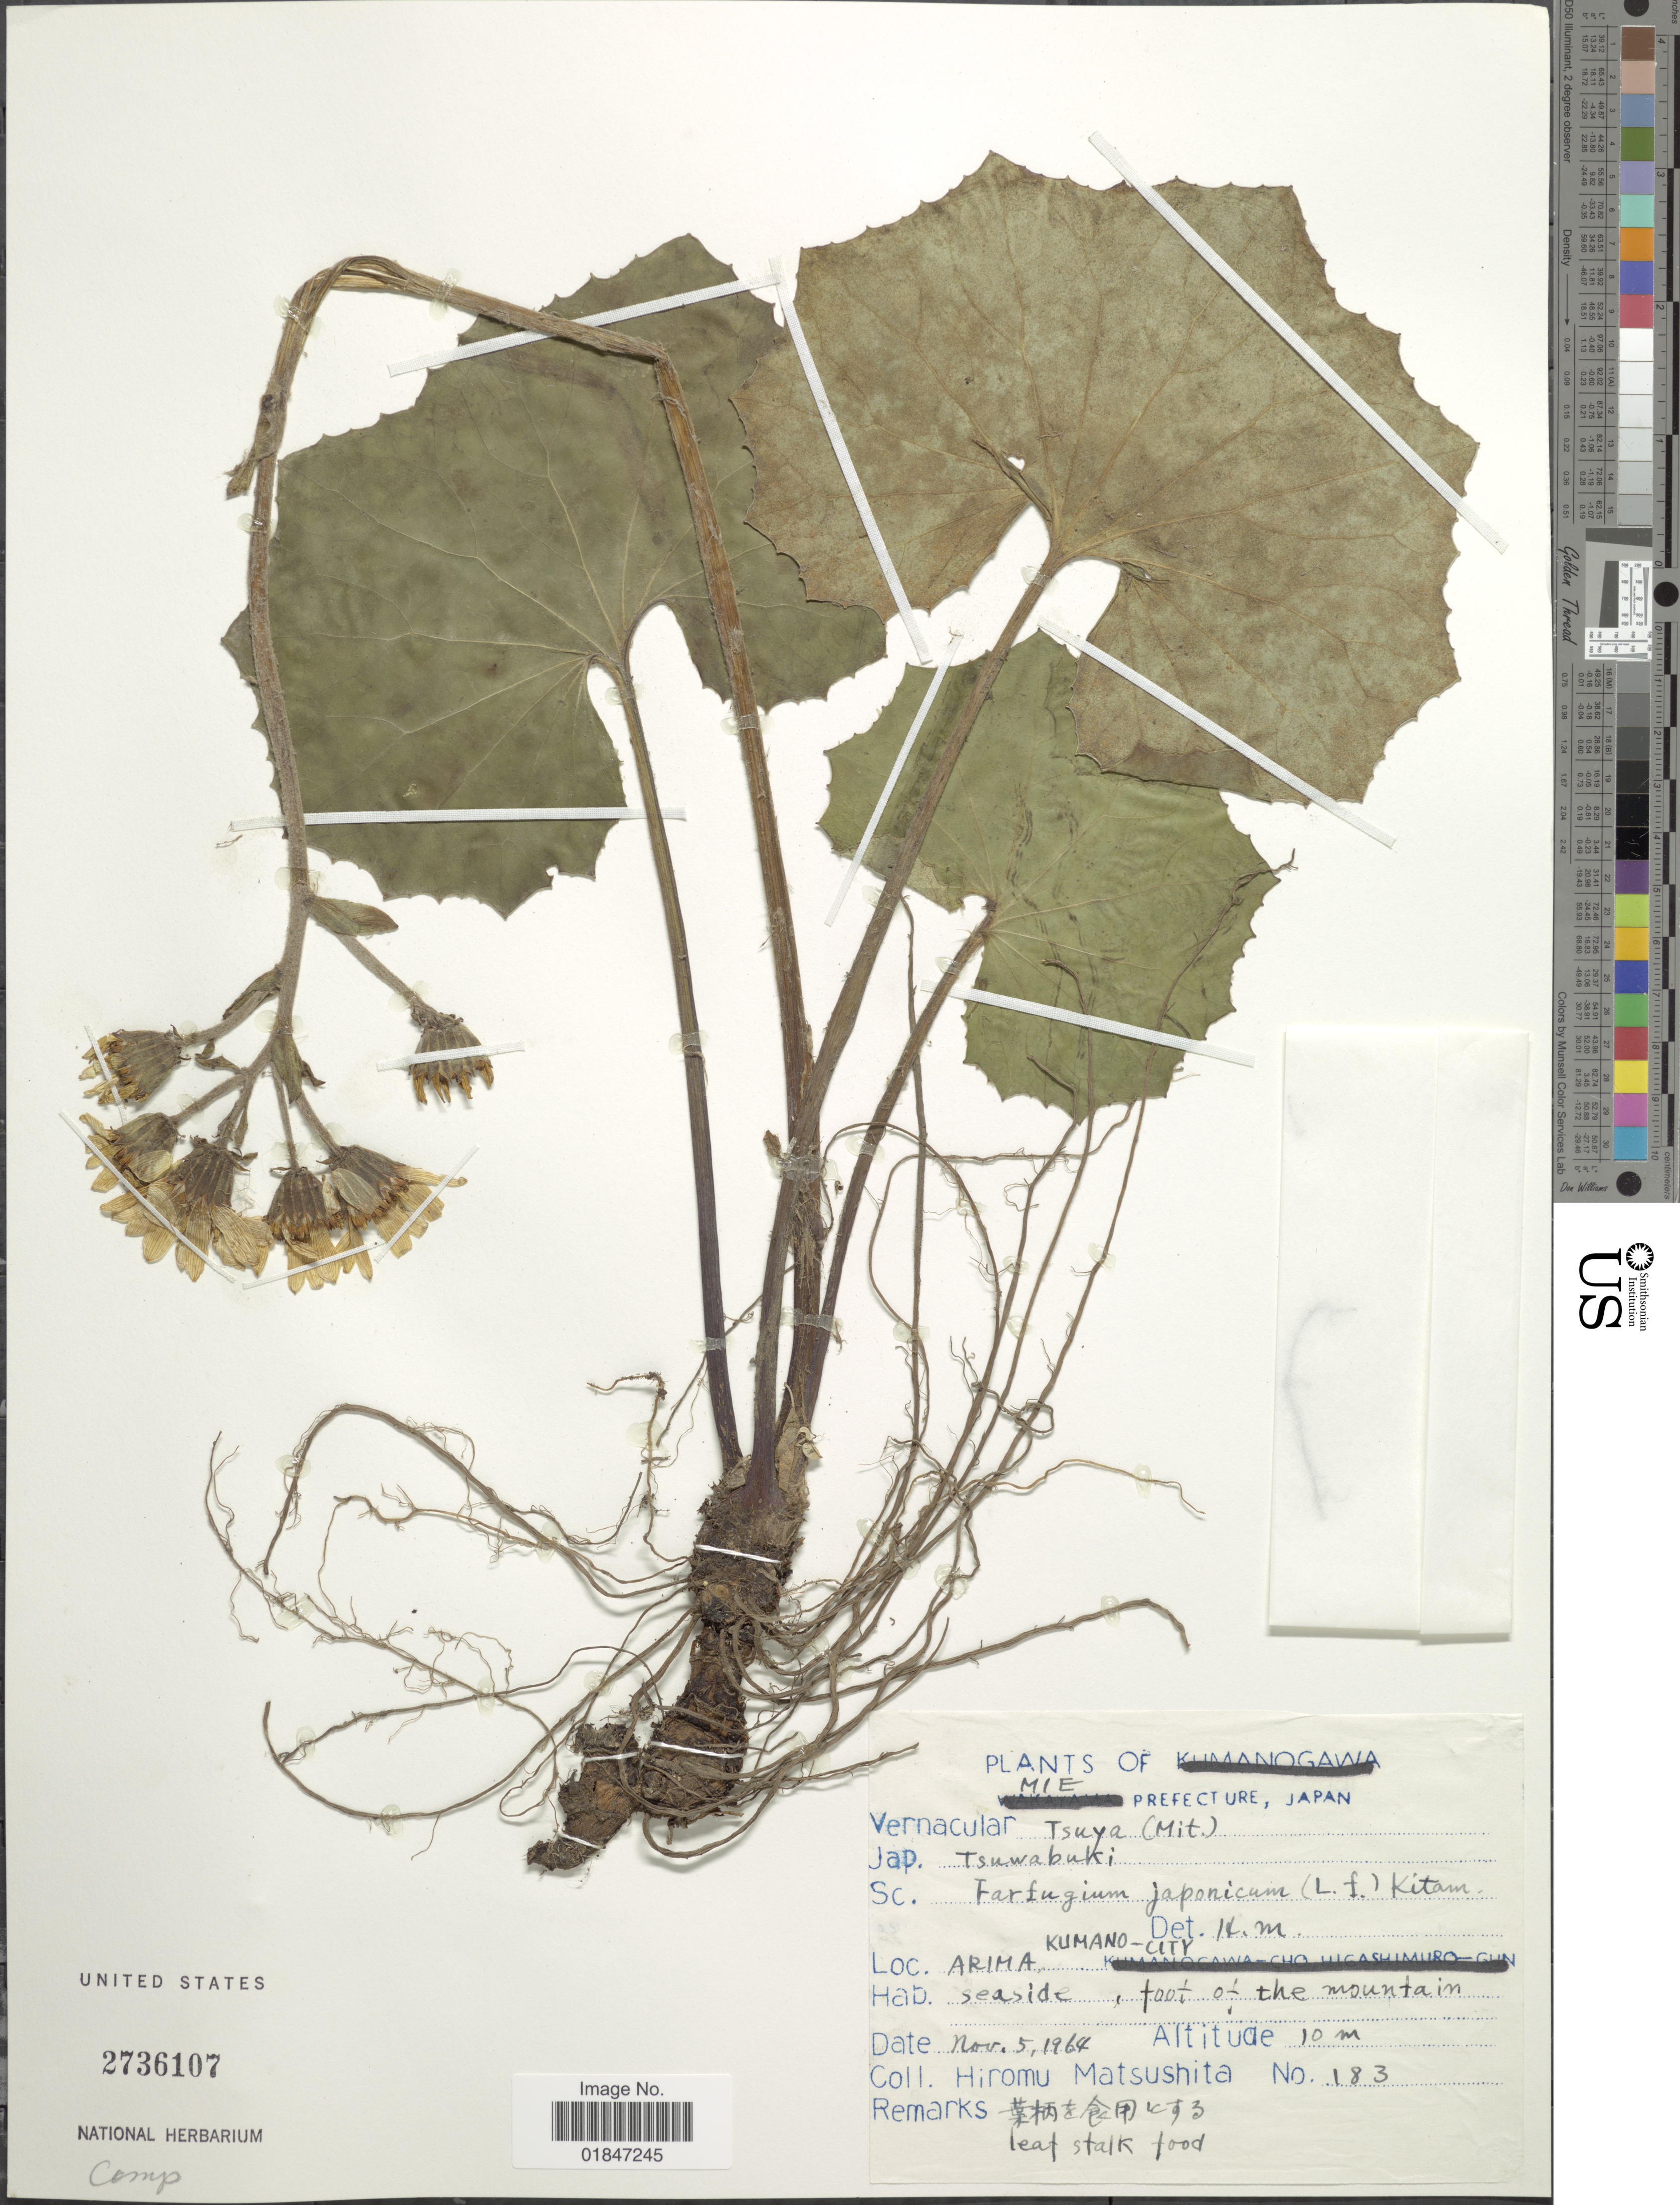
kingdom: Plantae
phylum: Tracheophyta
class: Magnoliopsida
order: Asterales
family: Asteraceae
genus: Ligularia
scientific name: Ligularia japonica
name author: (L. f.) Less. ex DC.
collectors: H. Matsushita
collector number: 183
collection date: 1964-11-05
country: Japan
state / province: Mie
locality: Mie Prefecture, Japan. Arima, Kumano - City. Foot of the mountain.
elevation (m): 10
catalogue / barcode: US 2736107